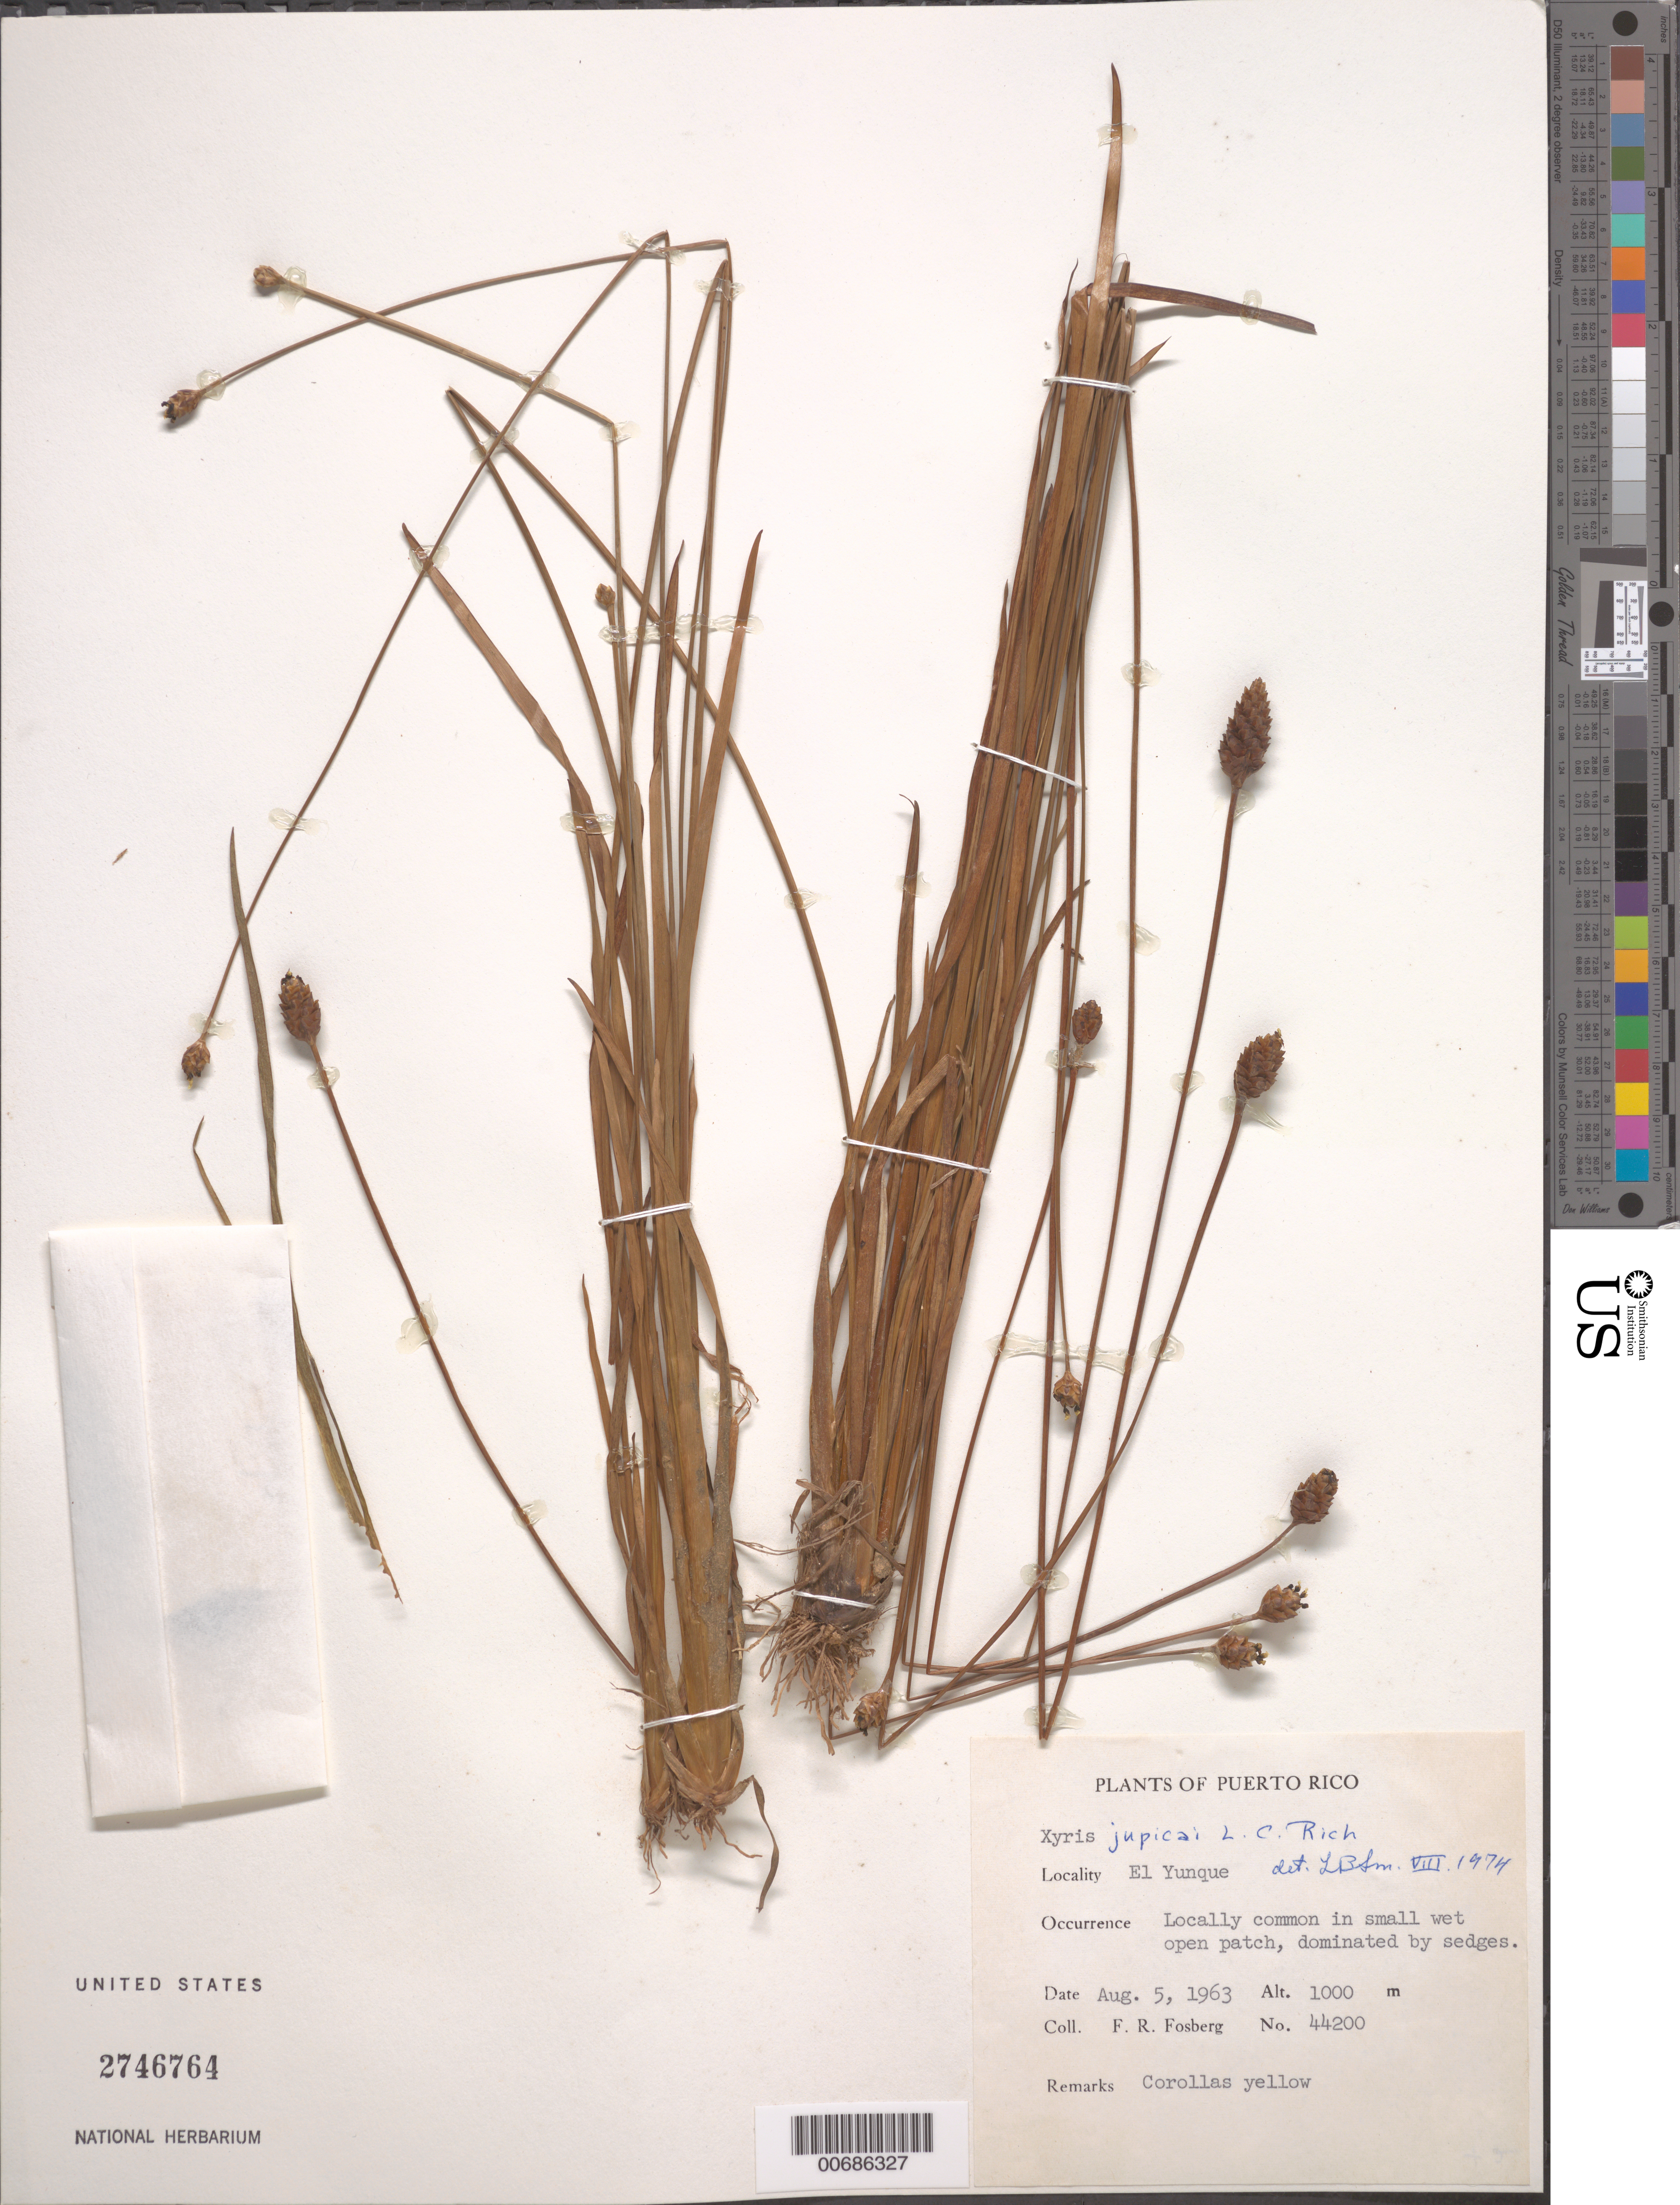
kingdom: Plantae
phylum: Tracheophyta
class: Liliopsida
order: Poales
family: Xyridaceae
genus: Xyris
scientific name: Xyris jupicai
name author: Rich.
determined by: Smith, Lyman B., (US), NMNH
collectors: F. R. Fosberg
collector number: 44200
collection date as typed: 05 Aug 1963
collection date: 1963-08-05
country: Puerto Rico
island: Greater Antilles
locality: El Yunque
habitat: Locally common in small wet open patch, dominated by sedges.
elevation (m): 1000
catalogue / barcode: US 2746764